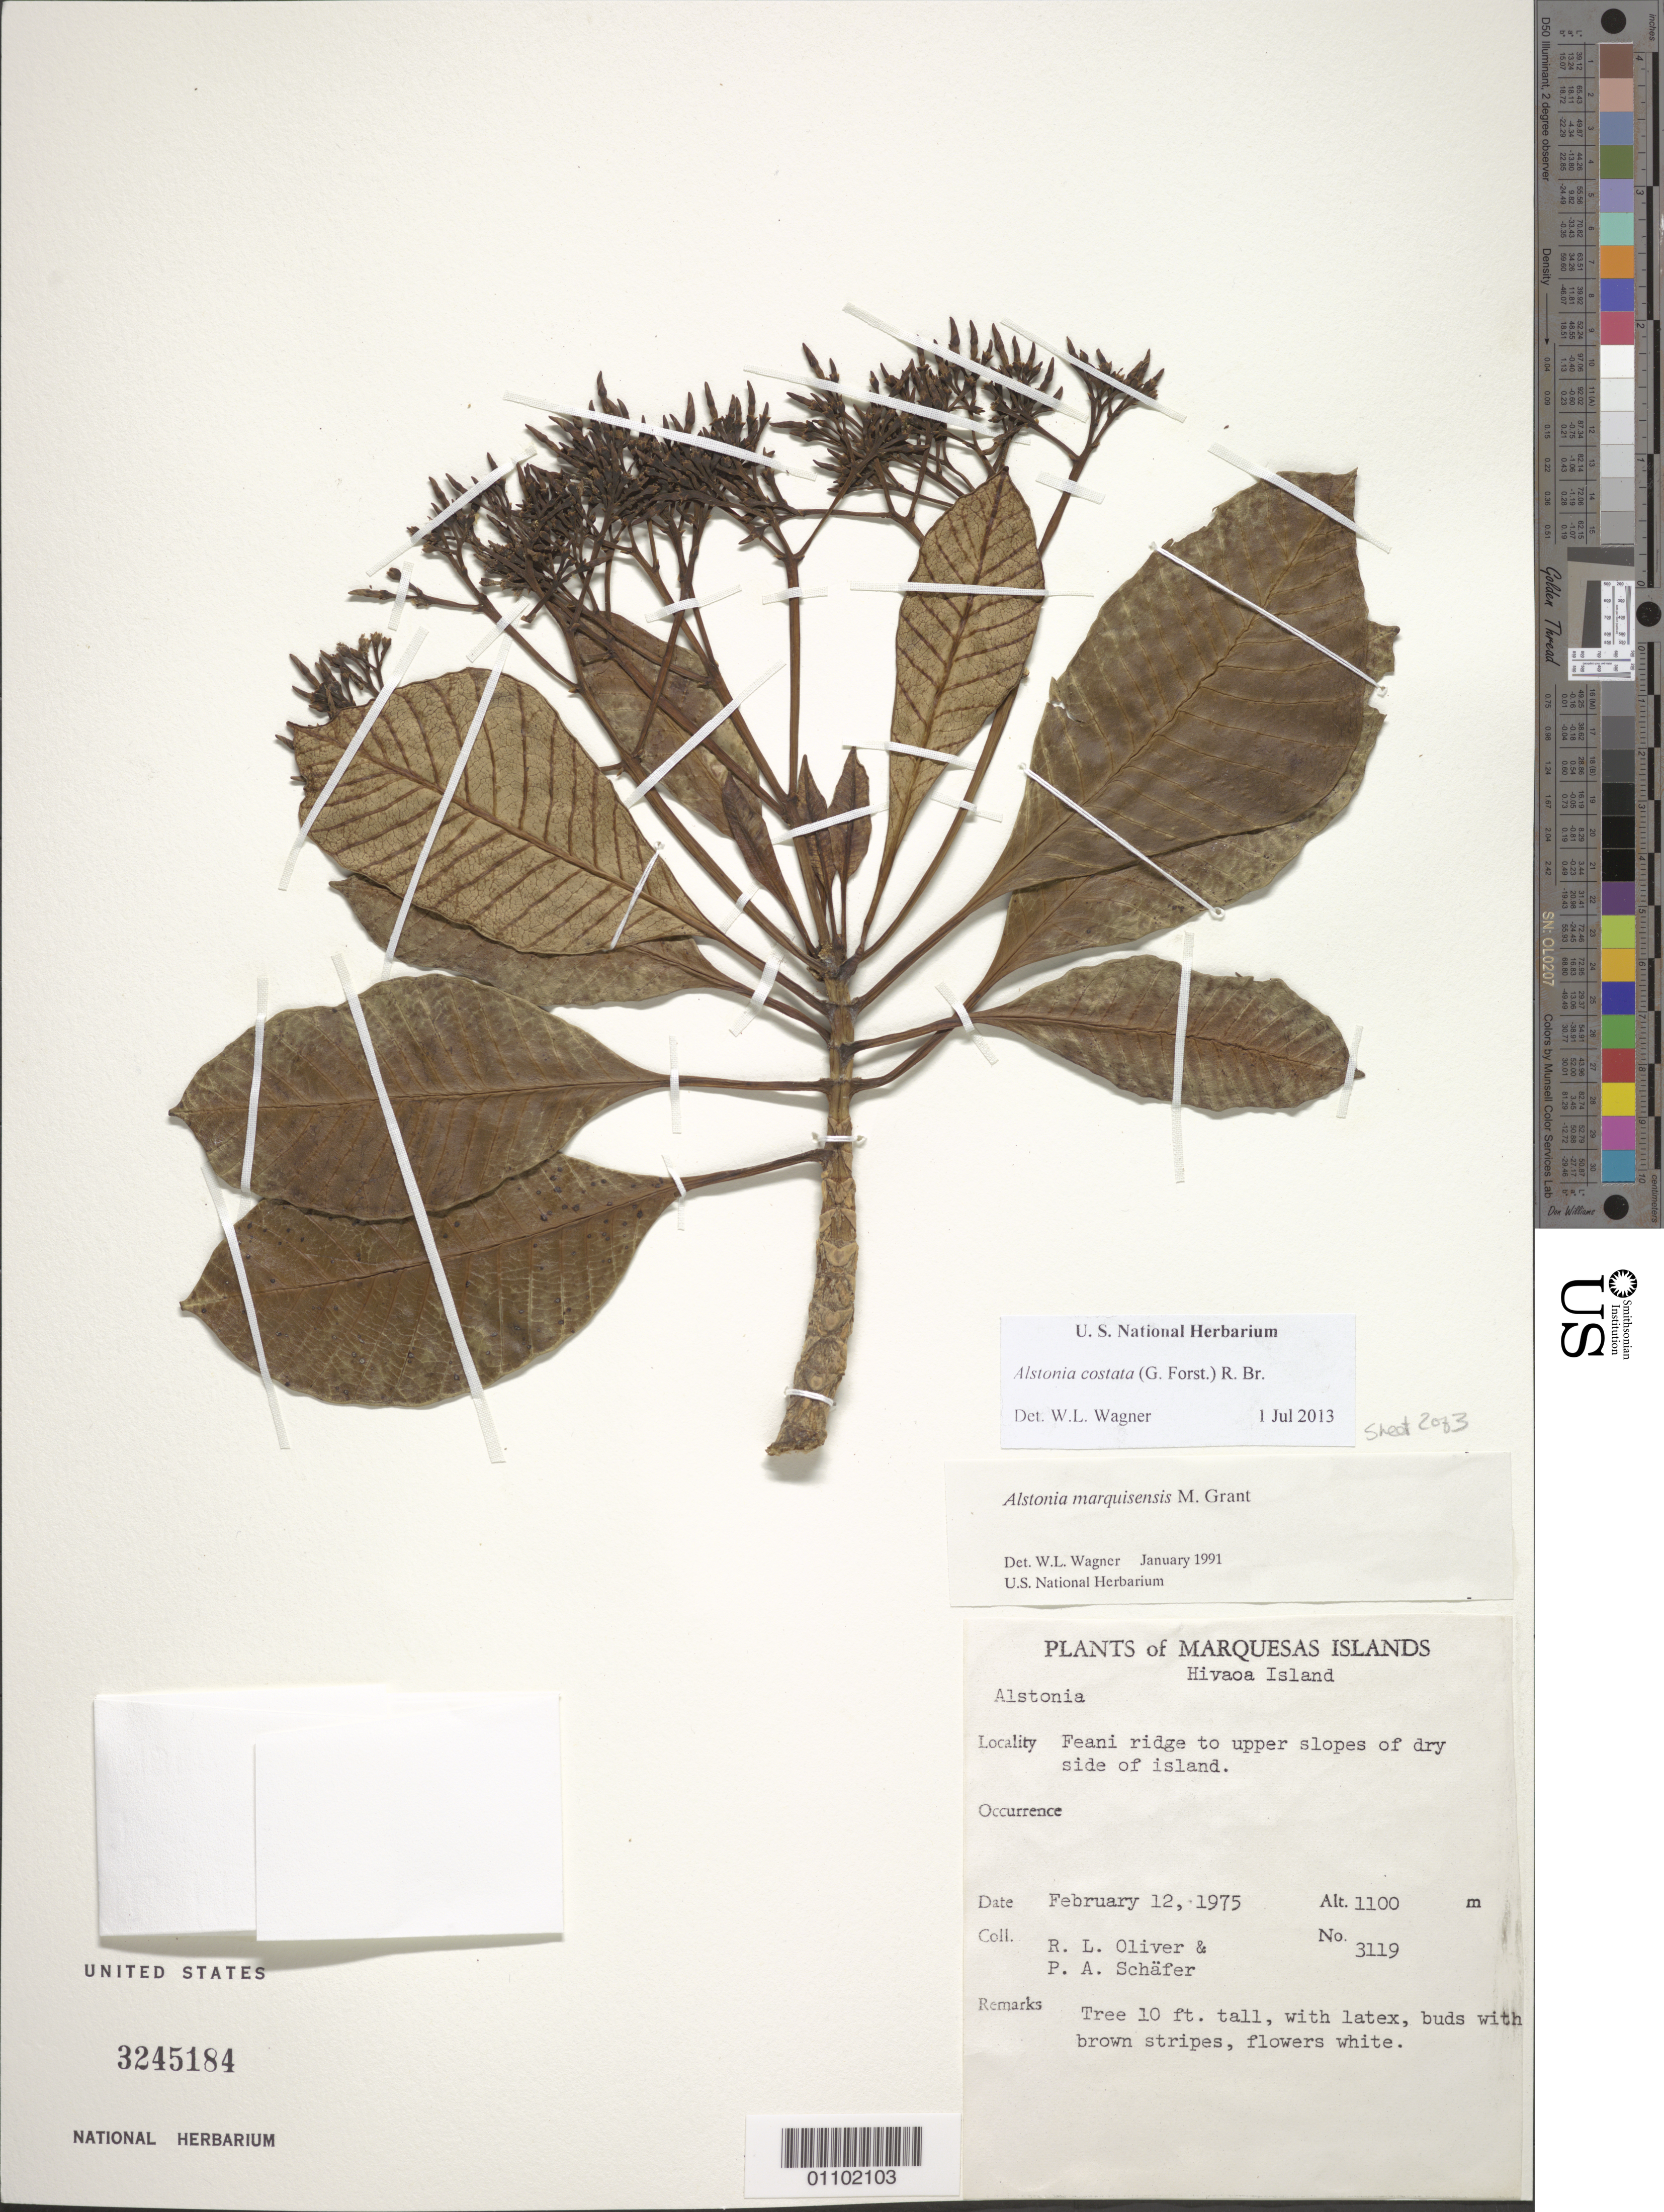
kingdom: Plantae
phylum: Tracheophyta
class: Magnoliopsida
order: Gentianales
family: Apocynaceae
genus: Alstonia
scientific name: Alstonia costata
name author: (G. Forst.) R. Br.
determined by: Lorence, David H., (PTBG), National Tropical Botanical Garden (UNITED STATES)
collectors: R. L. Oliver & P. A. Schäfer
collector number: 3119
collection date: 1975-02-12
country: French Polynesia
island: Hiva Oa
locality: Feani ridge to upper slopes of dry side of island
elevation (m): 1100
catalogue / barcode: US 3245184